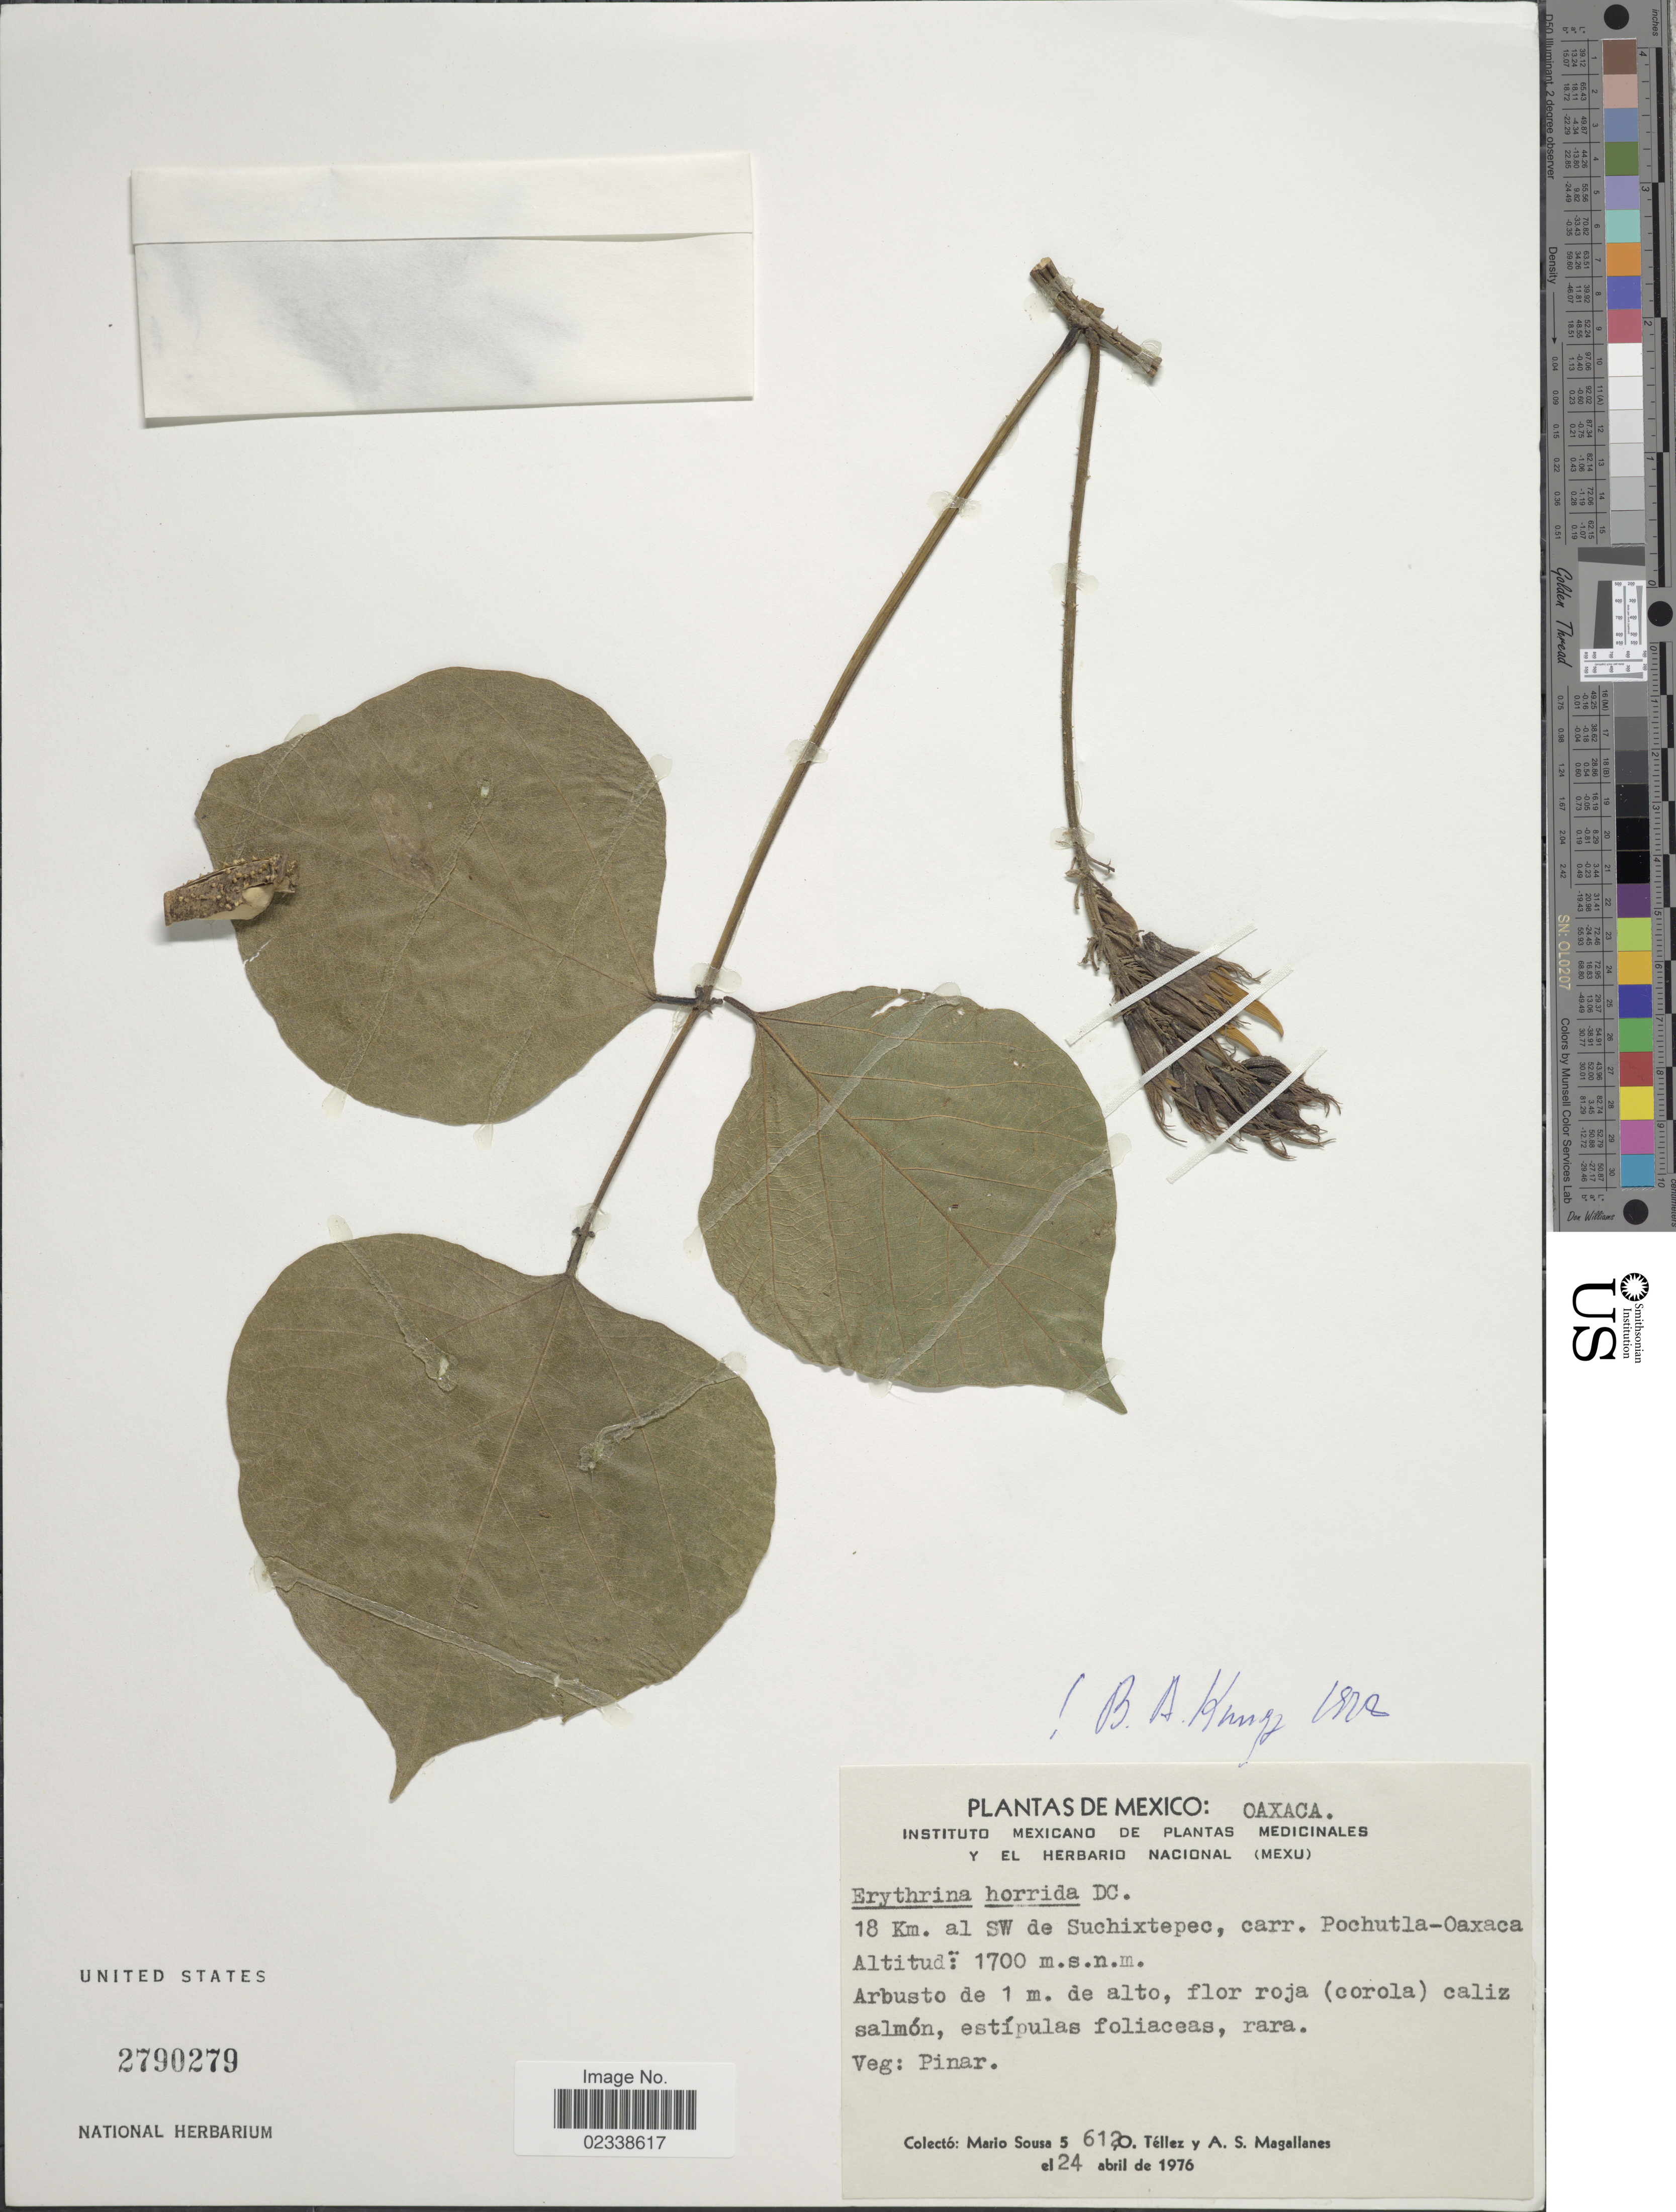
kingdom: Plantae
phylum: Tracheophyta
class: Magnoliopsida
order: Fabales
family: Fabaceae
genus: Erythrina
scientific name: Erythrina horrida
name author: DC.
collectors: M. Sousa S., O. Tellez & A. Magallanes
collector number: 5612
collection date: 1976-04-24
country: Mexico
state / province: Oaxaca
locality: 18 km. al SW de Suchixtepec, carr. Pochutla-Oaxaca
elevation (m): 1700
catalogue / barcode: US 2790279